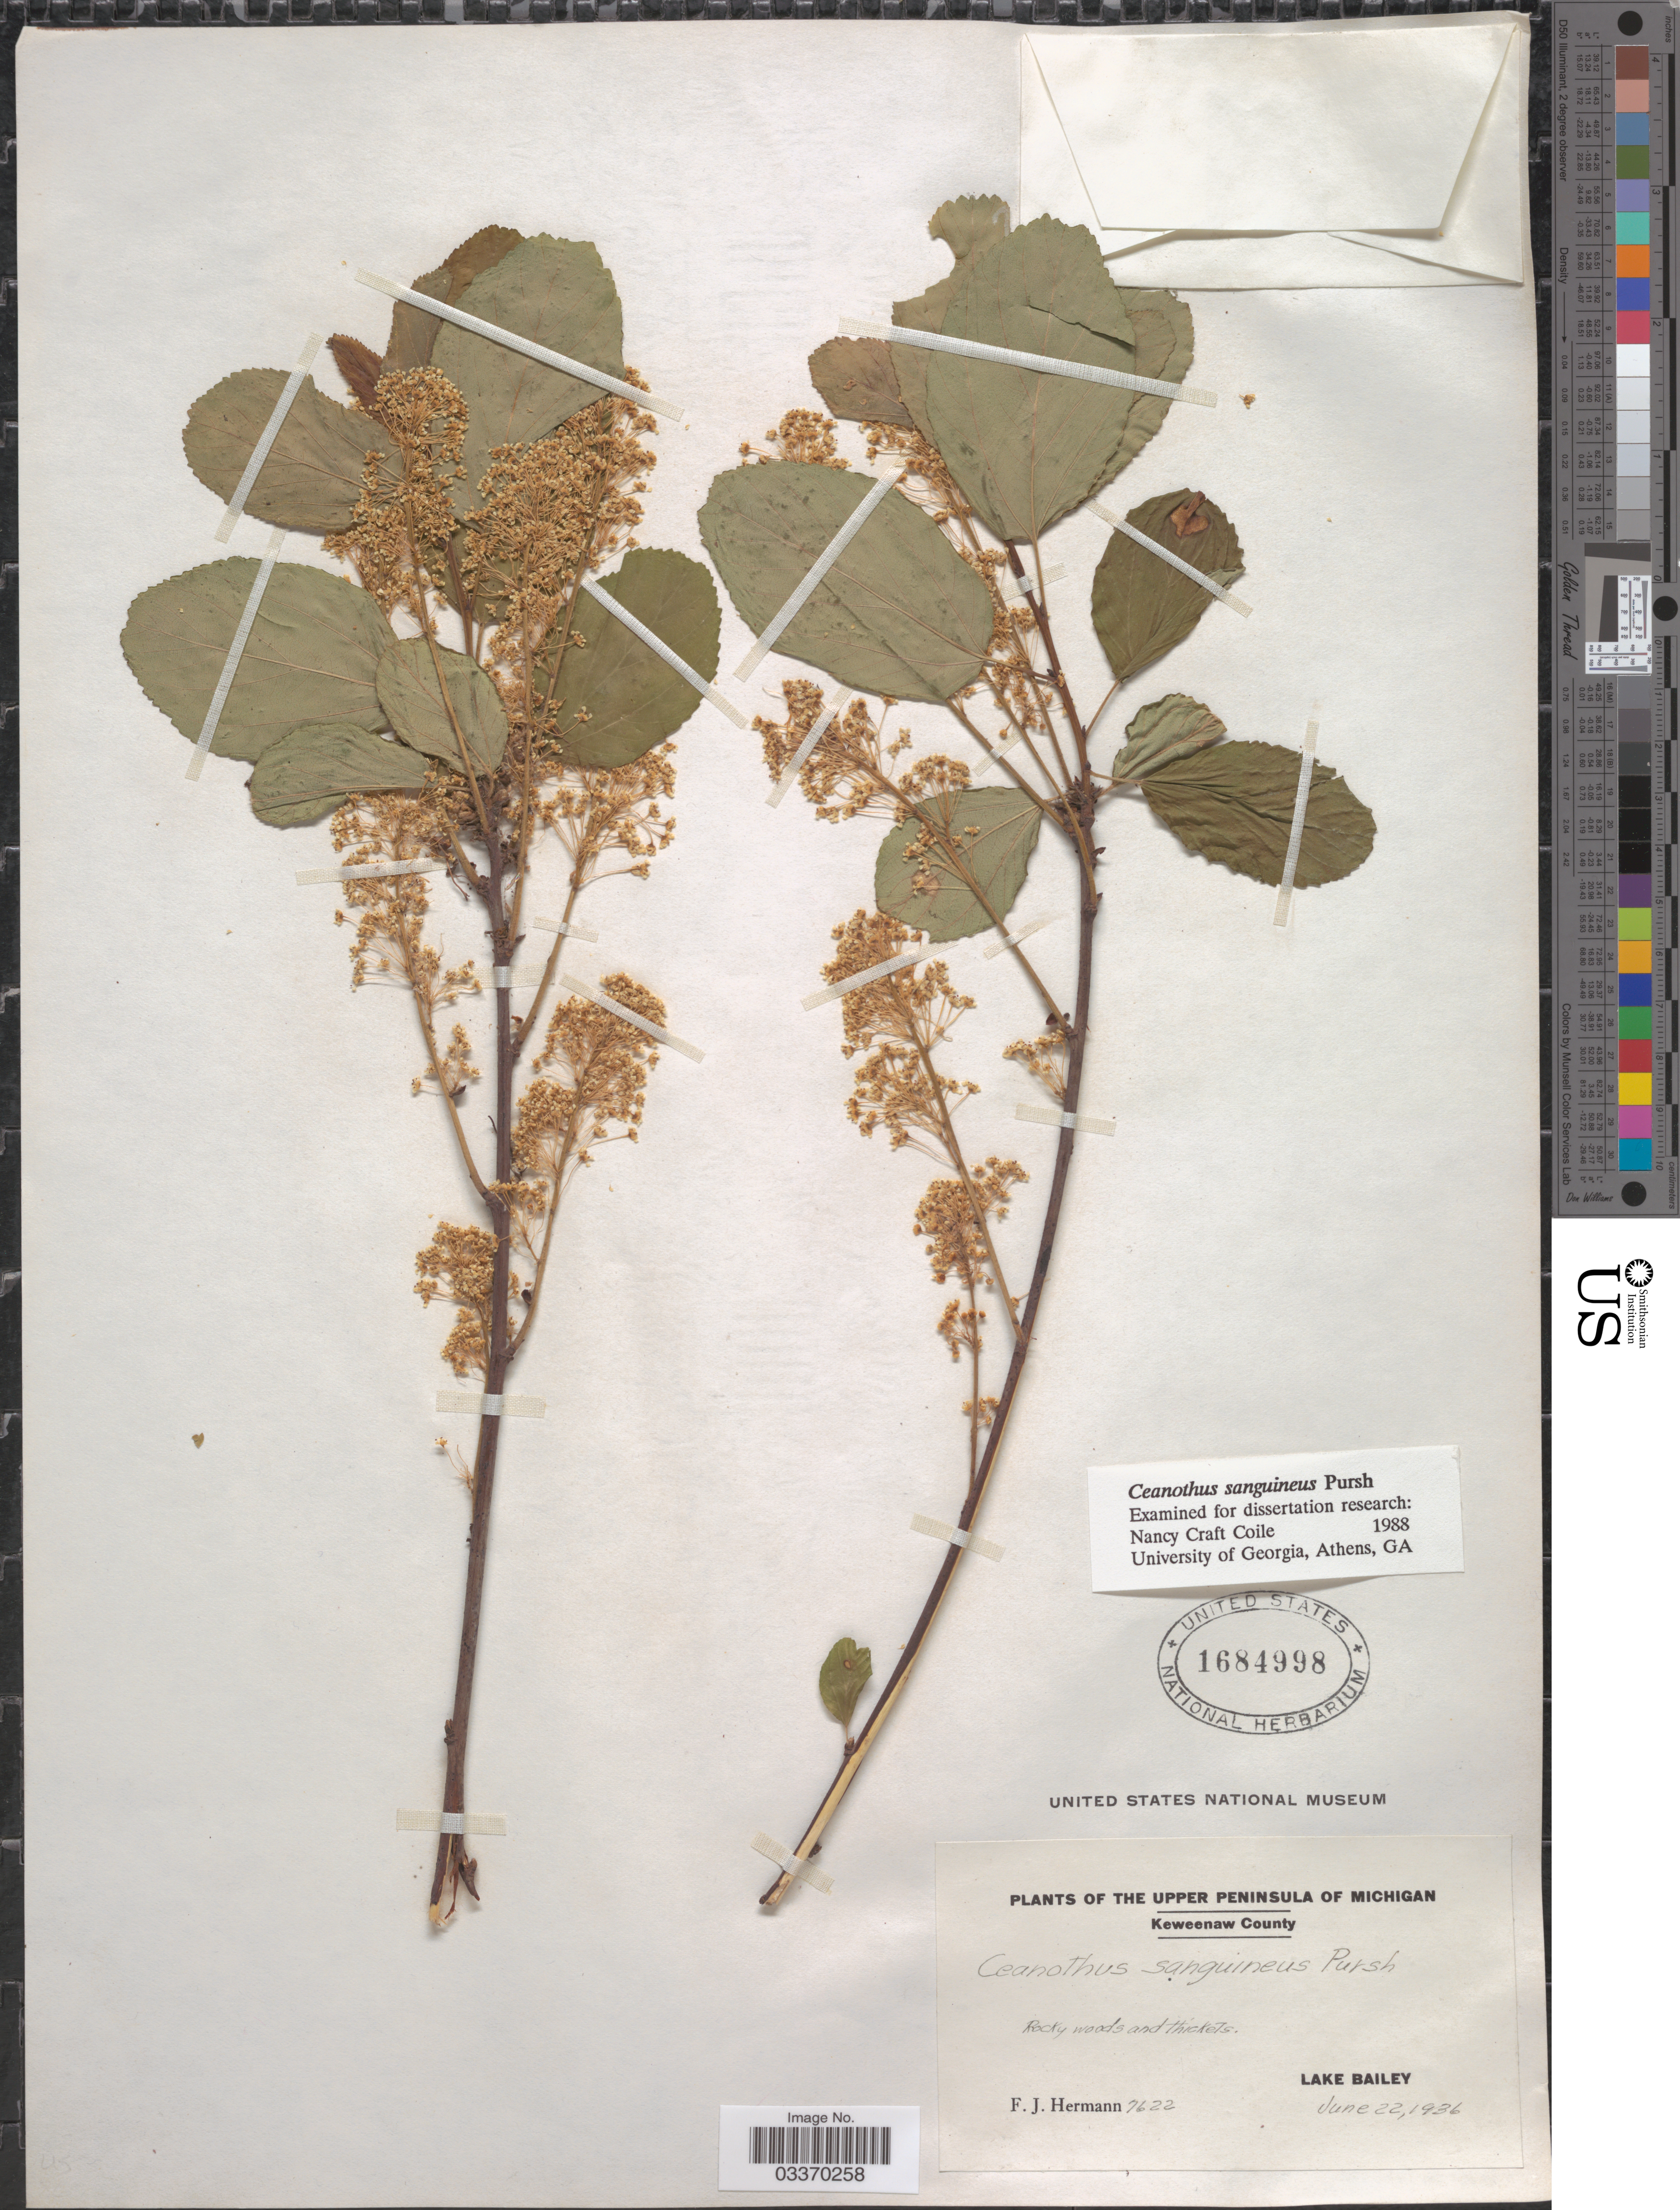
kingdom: Plantae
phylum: Tracheophyta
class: Magnoliopsida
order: Rosales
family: Rhamnaceae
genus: Ceanothus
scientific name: Ceanothus sanguineus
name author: Pursh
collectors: F. J. Hermann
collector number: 7622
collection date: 1936-06-22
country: United States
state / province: Michigan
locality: The Upper Peninsula of Michigan, Keweenaw County, Lake Bailey.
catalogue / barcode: US 1684998